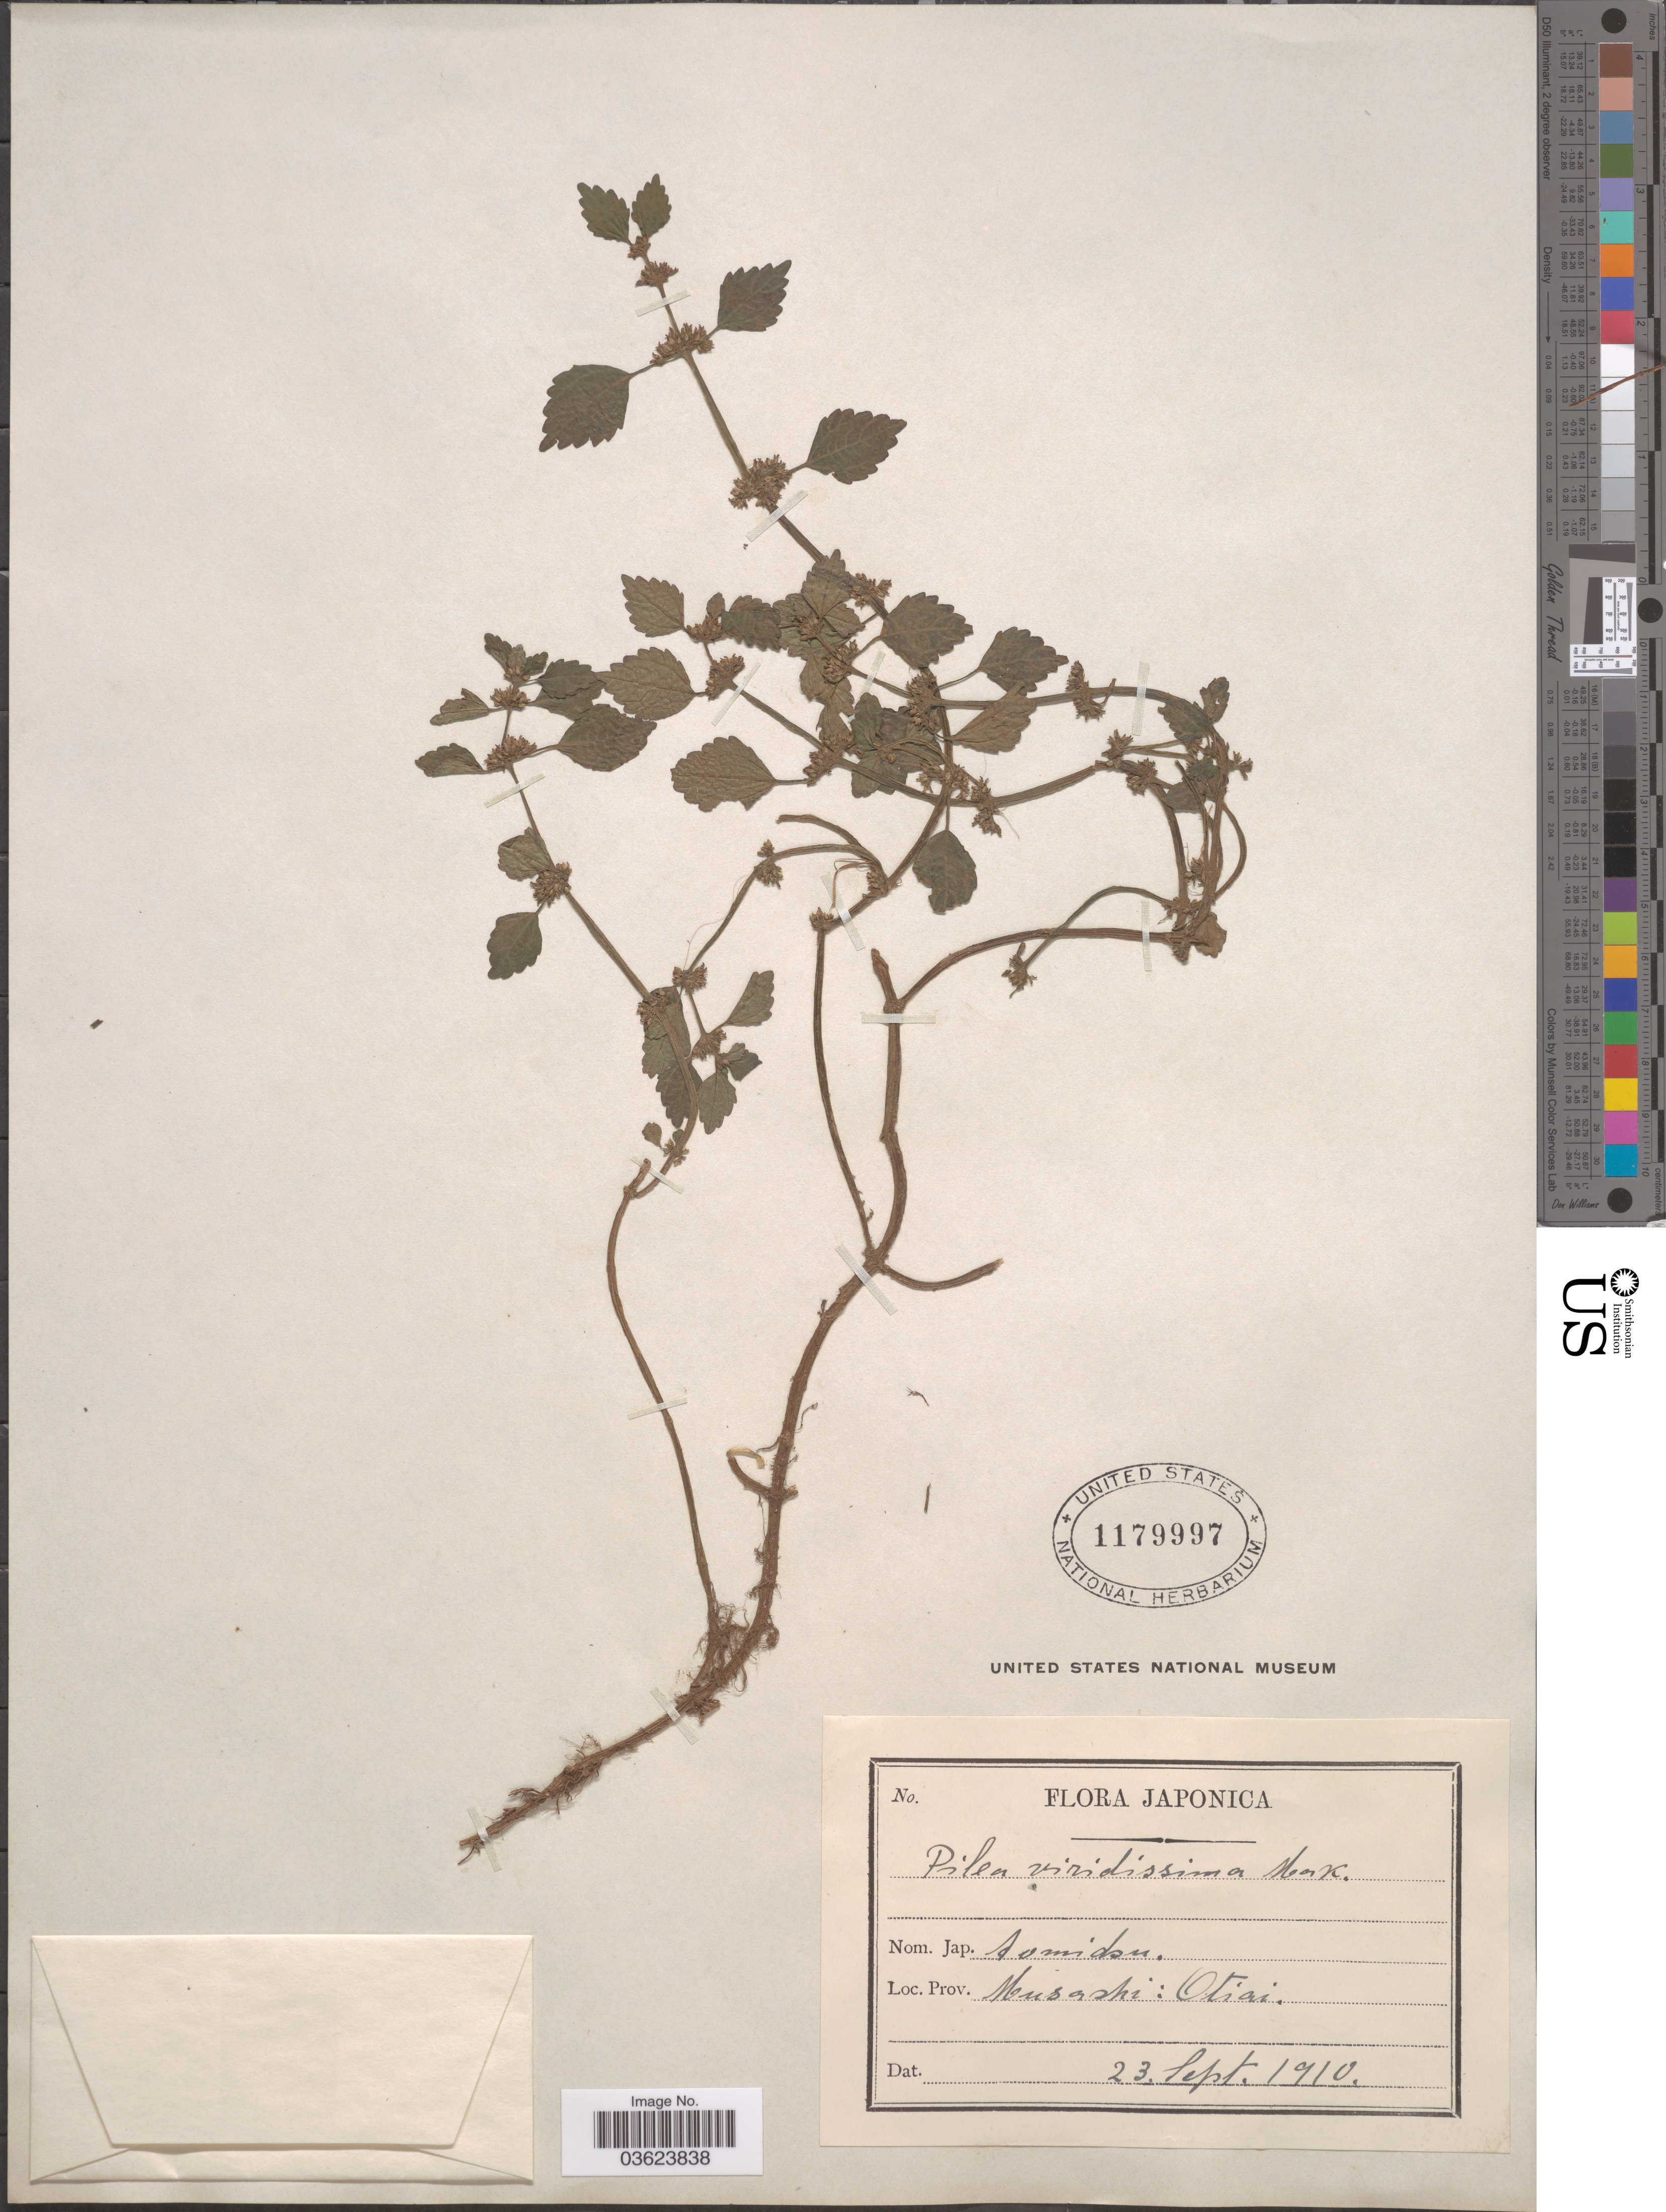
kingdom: Plantae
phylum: Tracheophyta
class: Magnoliopsida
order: Rosales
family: Urticaceae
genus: Pilea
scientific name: Pilea viridissima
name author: Makino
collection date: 1910-09-23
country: Japan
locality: Prov. Musashi: Otiai.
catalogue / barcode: US 1179997